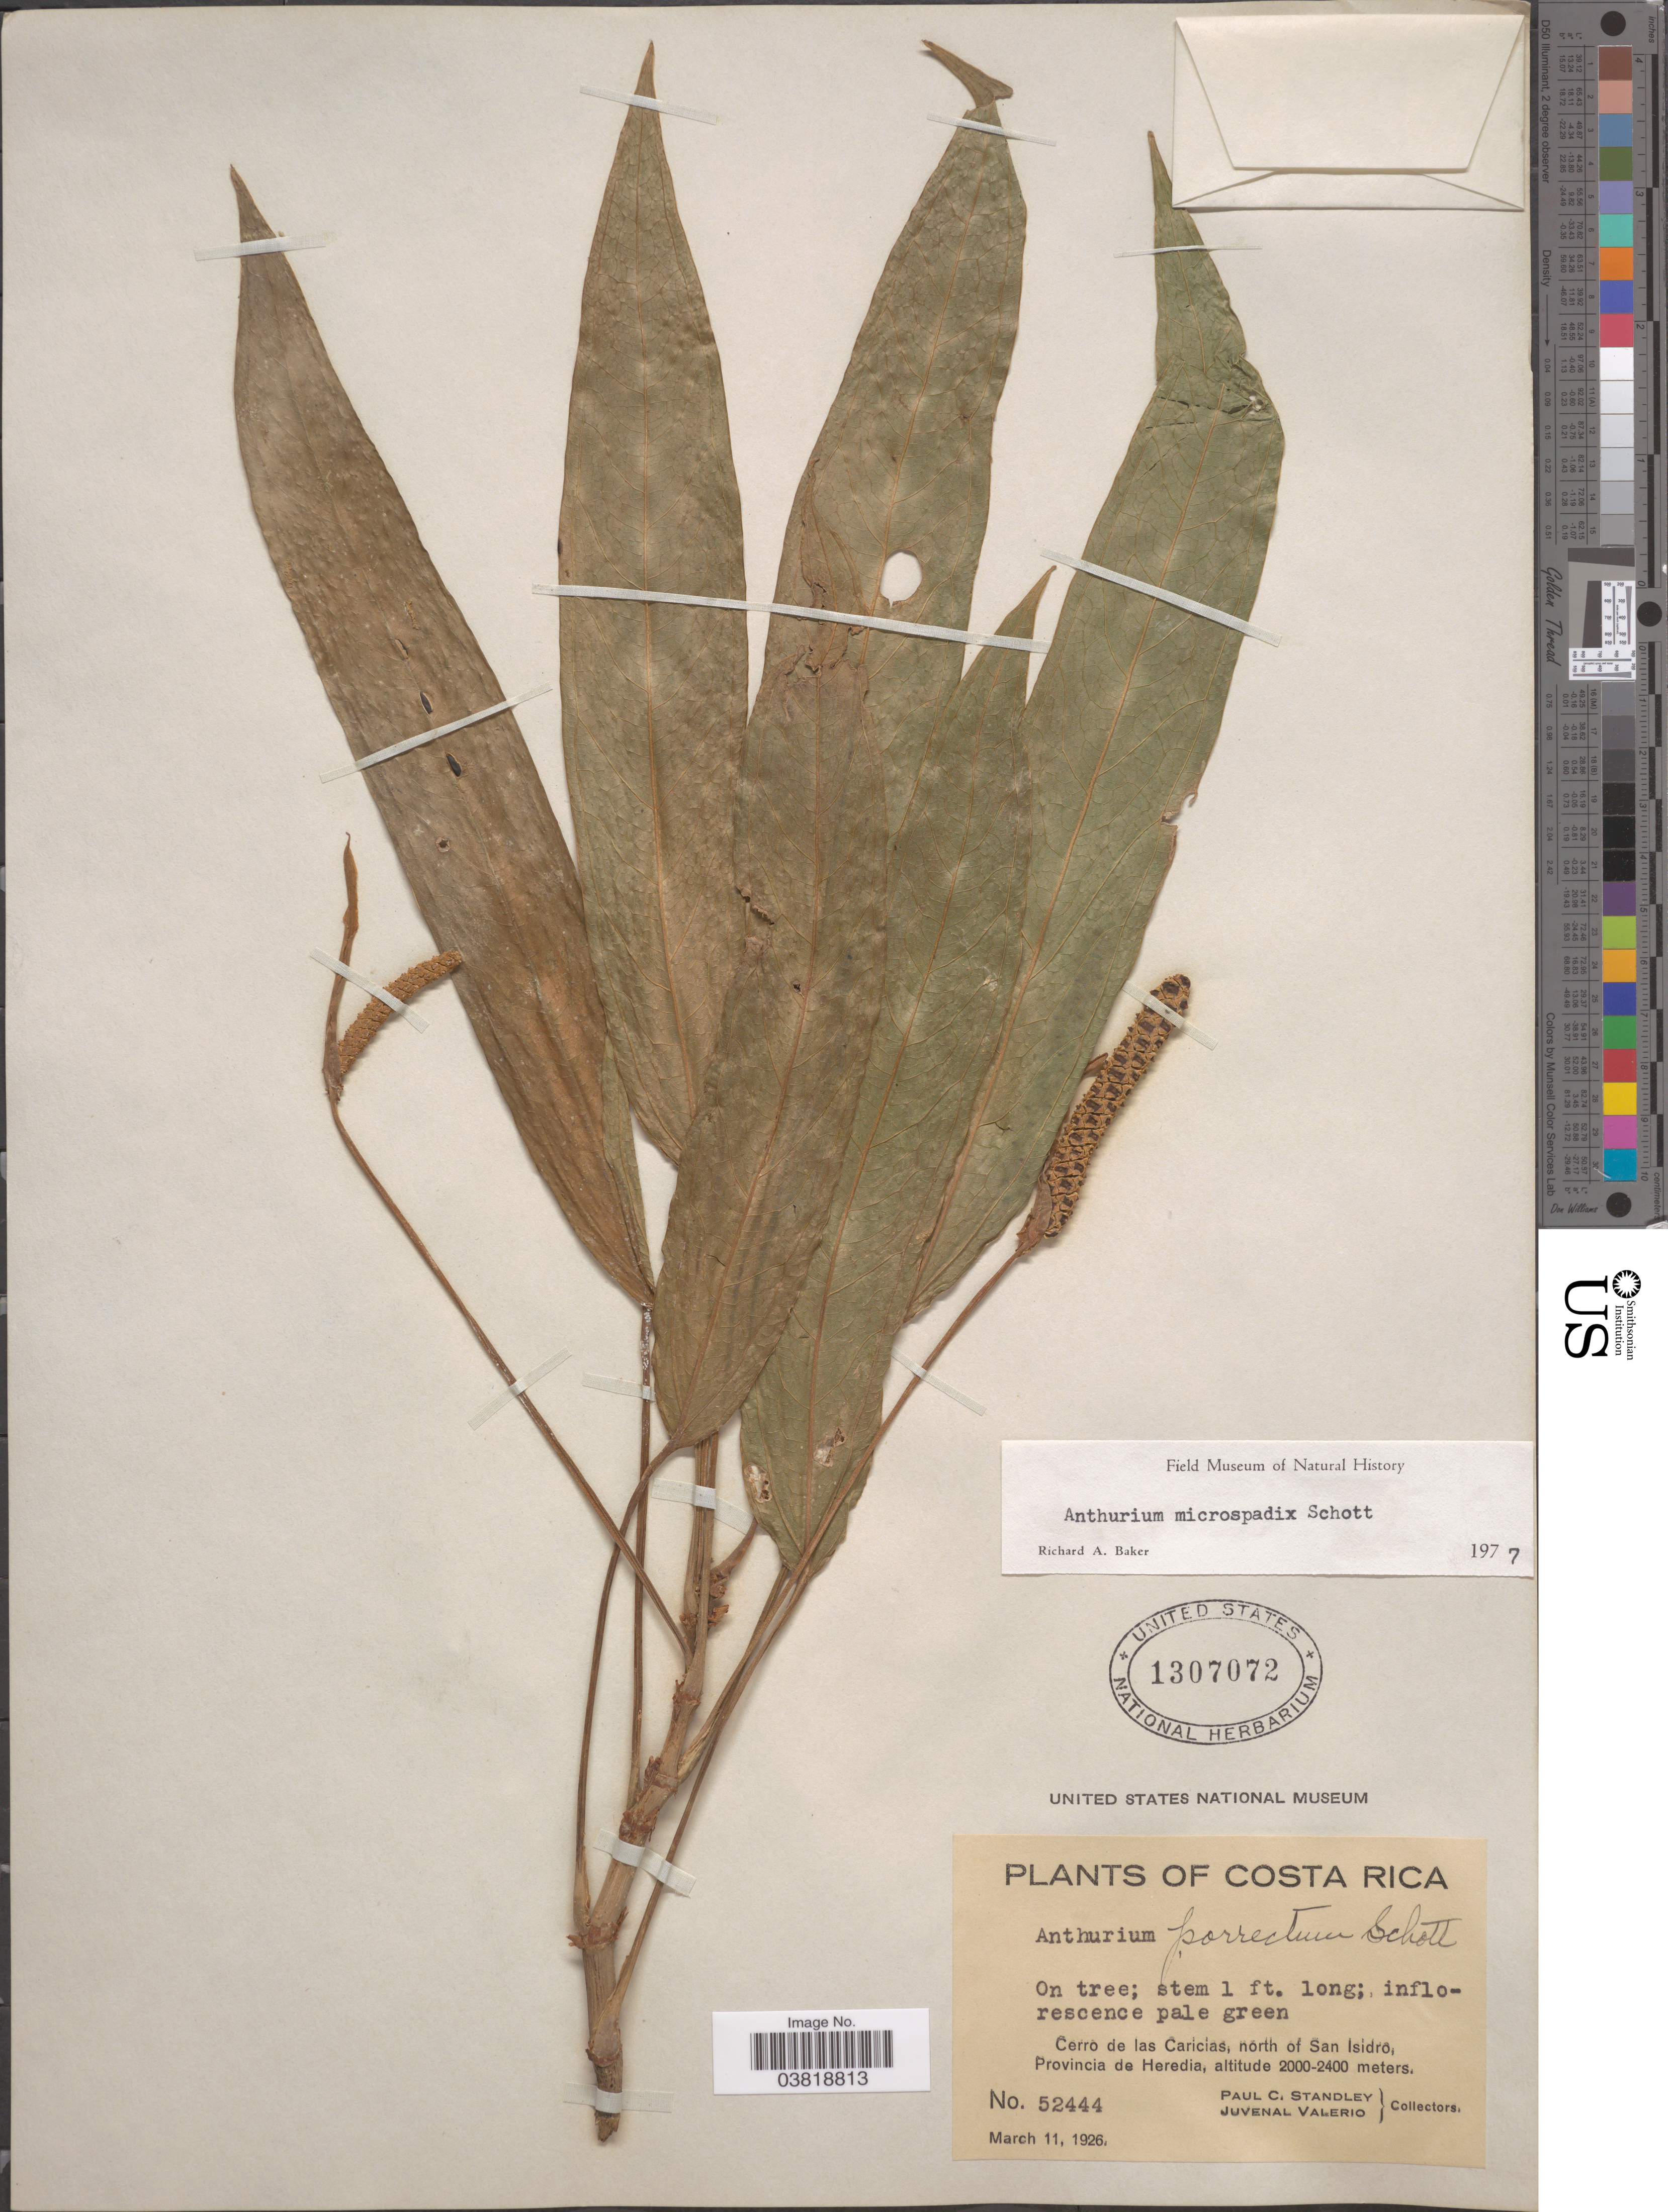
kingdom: Plantae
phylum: Tracheophyta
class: Liliopsida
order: Alismatales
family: Araceae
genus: Anthurium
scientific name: Anthurium microspadix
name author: Schott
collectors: P. C. Standley & J. Valerio R.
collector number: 52444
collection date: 1926-03-11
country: Costa Rica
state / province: Heredia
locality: Cerro de las Caricias, north of San Isidro.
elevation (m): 2000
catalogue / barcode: US 1307072